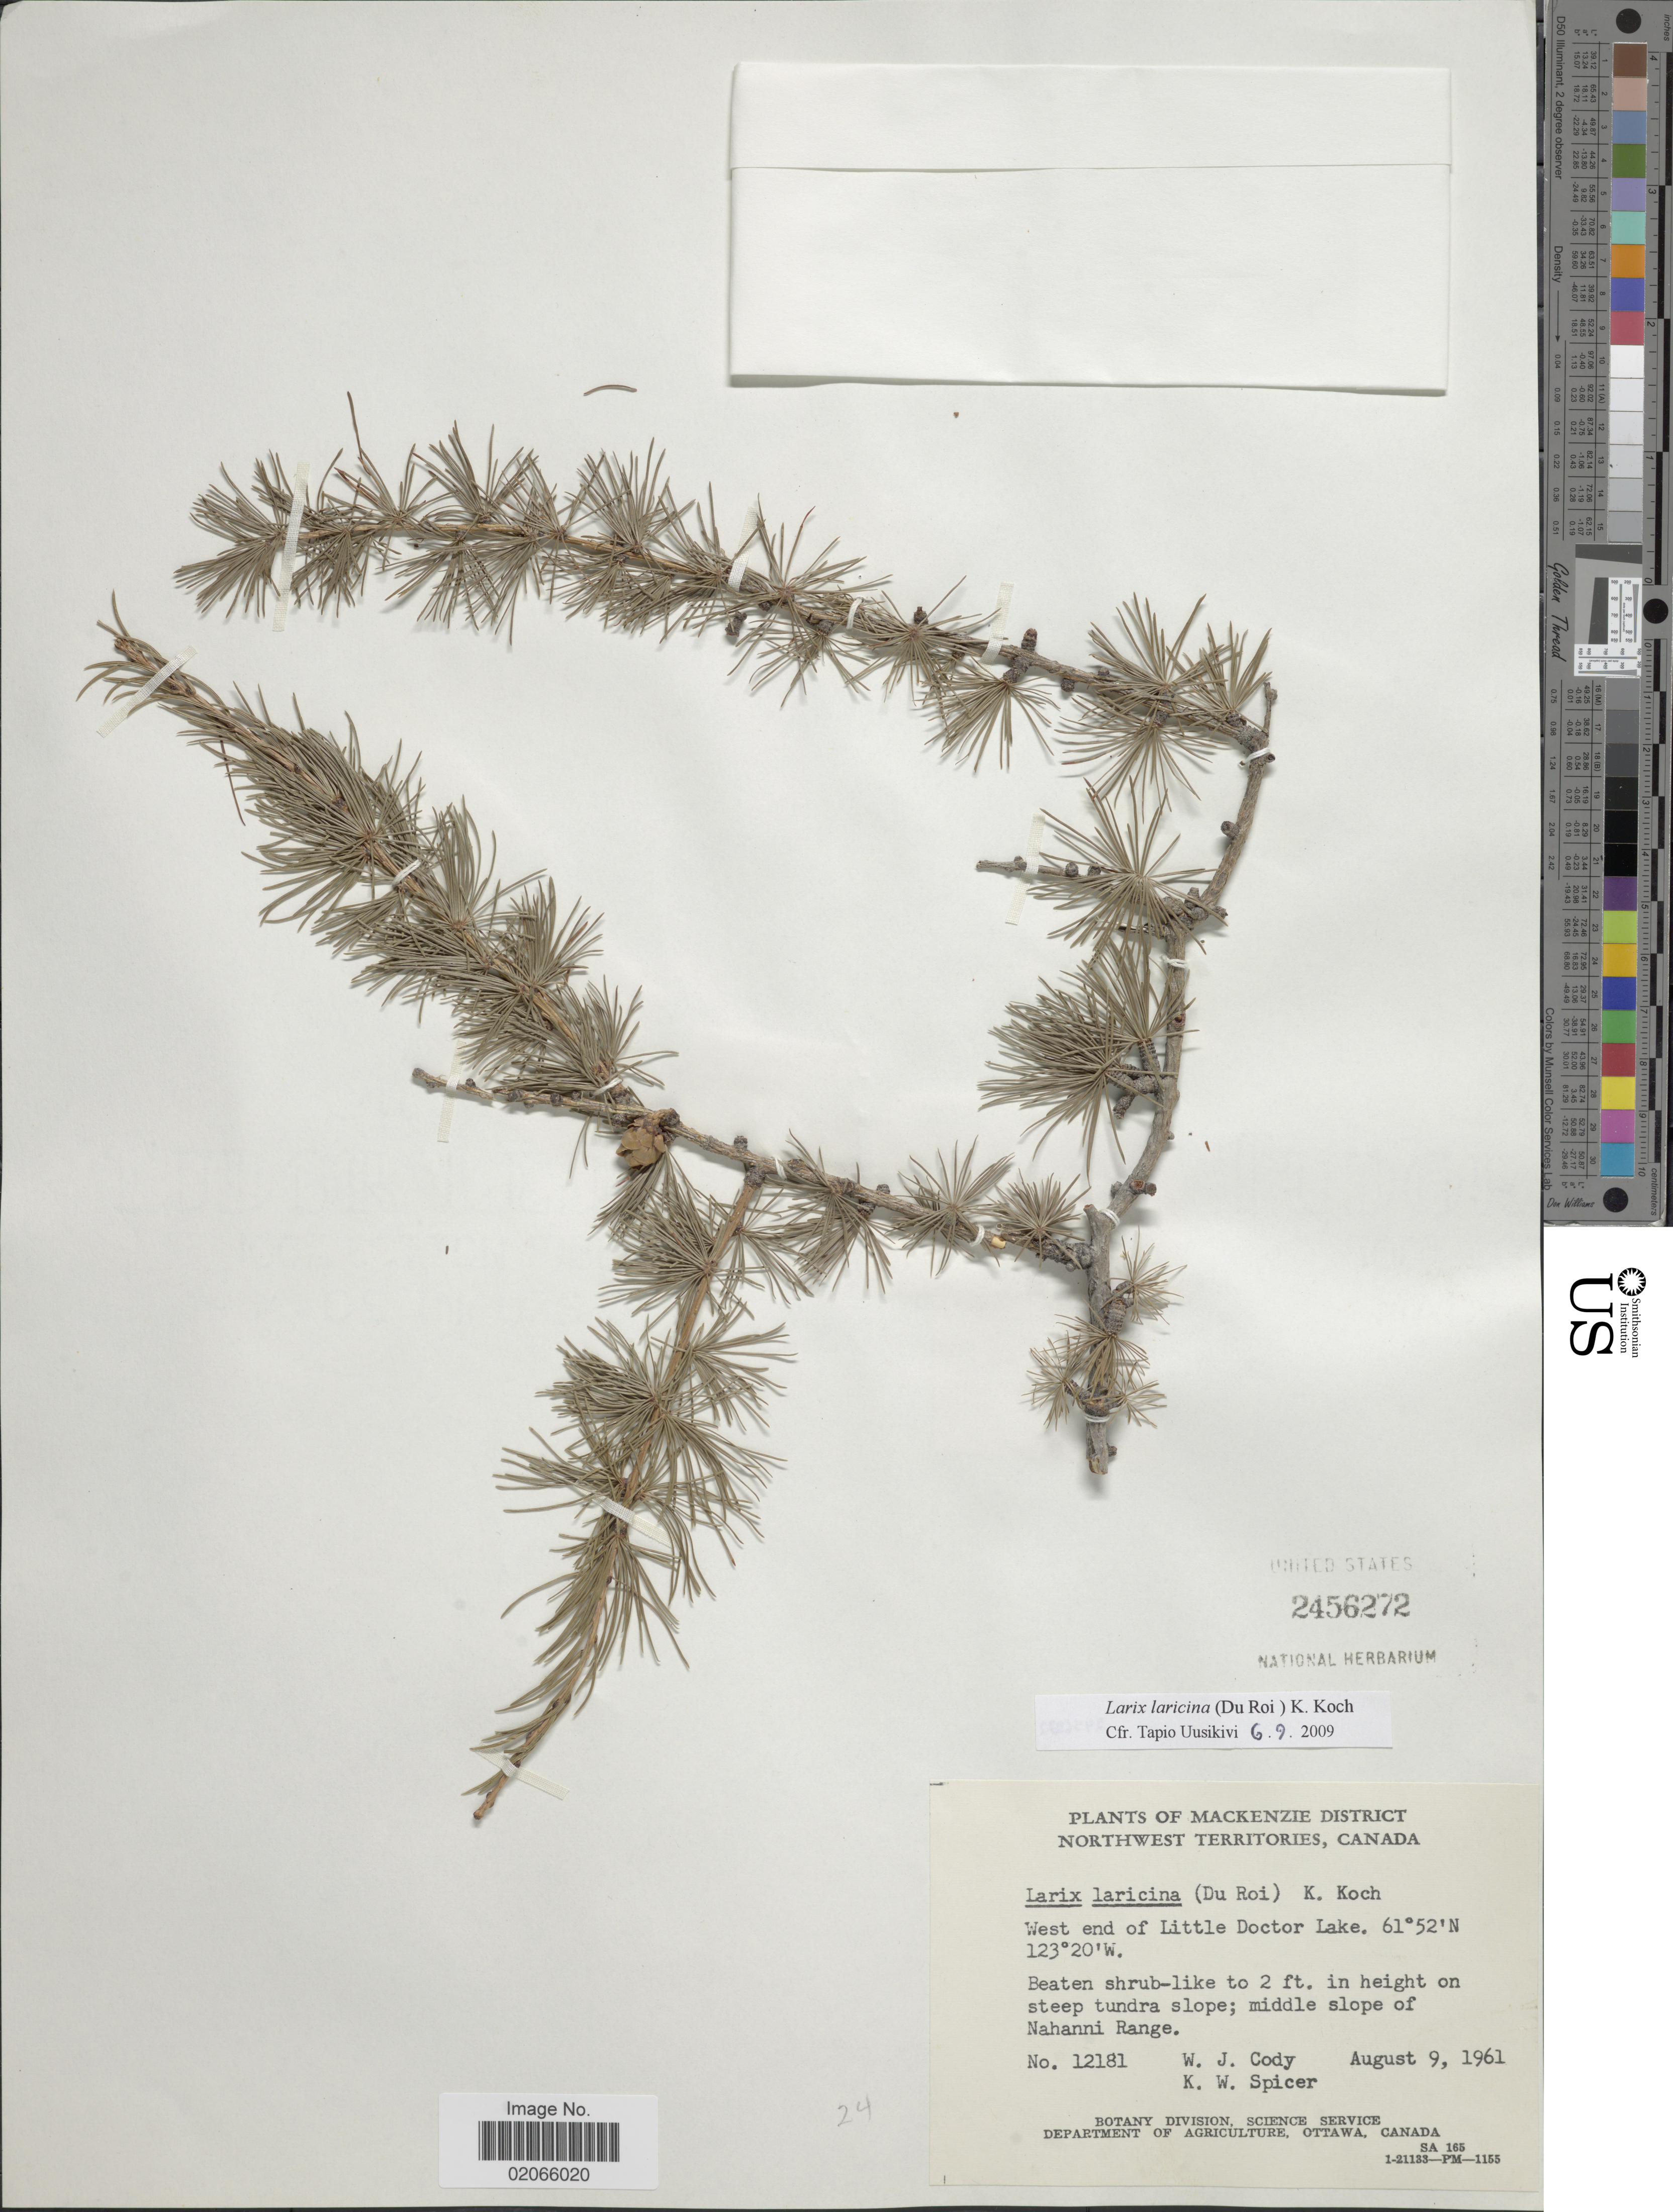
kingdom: Plantae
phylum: Tracheophyta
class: Pinopsida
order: Pinales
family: Pinaceae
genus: Larix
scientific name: Larix laricina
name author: (Du Roi) K. Koch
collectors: W. Cody & K. Spicer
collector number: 12181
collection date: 1961-08-09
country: Canada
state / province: Northwest Territories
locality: Mackenzie District. West end of Little Doctor Lake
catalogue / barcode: US 2456272